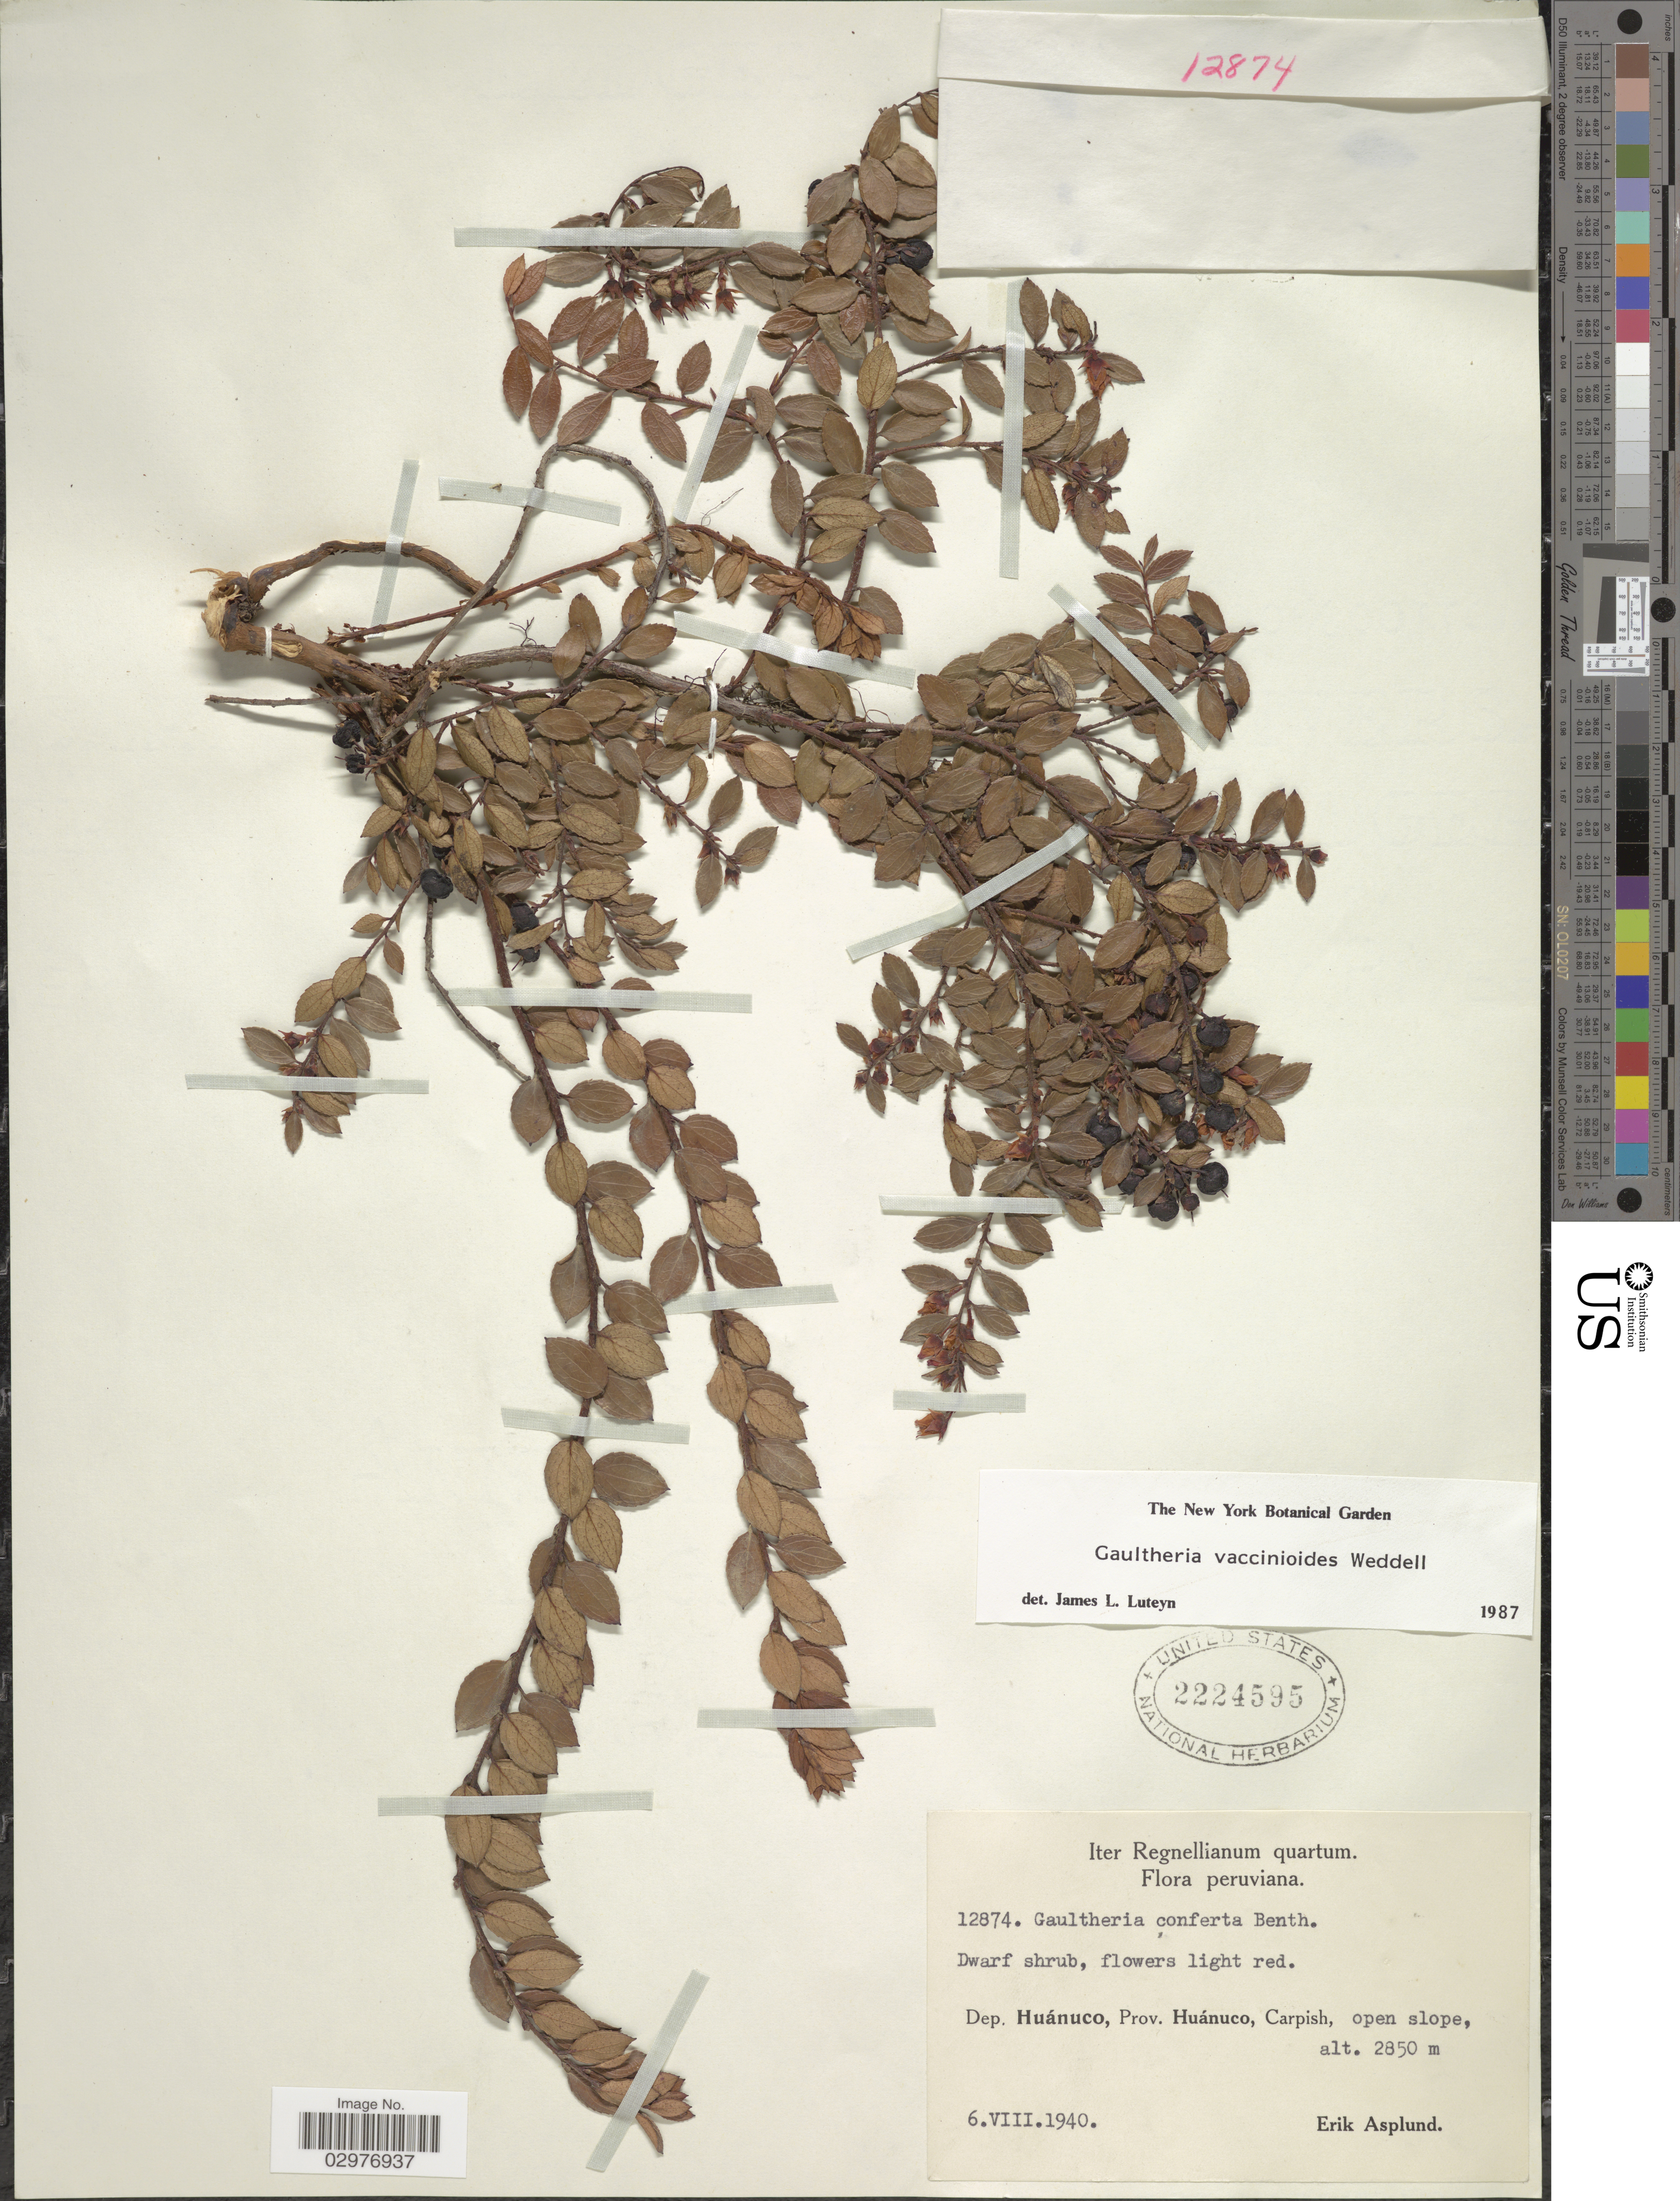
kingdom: Plantae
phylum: Tracheophyta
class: Magnoliopsida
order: Ericales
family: Ericaceae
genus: Gaultheria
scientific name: Gaultheria vaccinioides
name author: Wedd.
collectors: E. Asplund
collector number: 12874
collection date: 1940-08-06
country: Peru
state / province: Huánuco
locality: Dep. Huánuco, Prov. Huánuco, Carpish, open slope.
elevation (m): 2850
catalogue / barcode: US 2224595